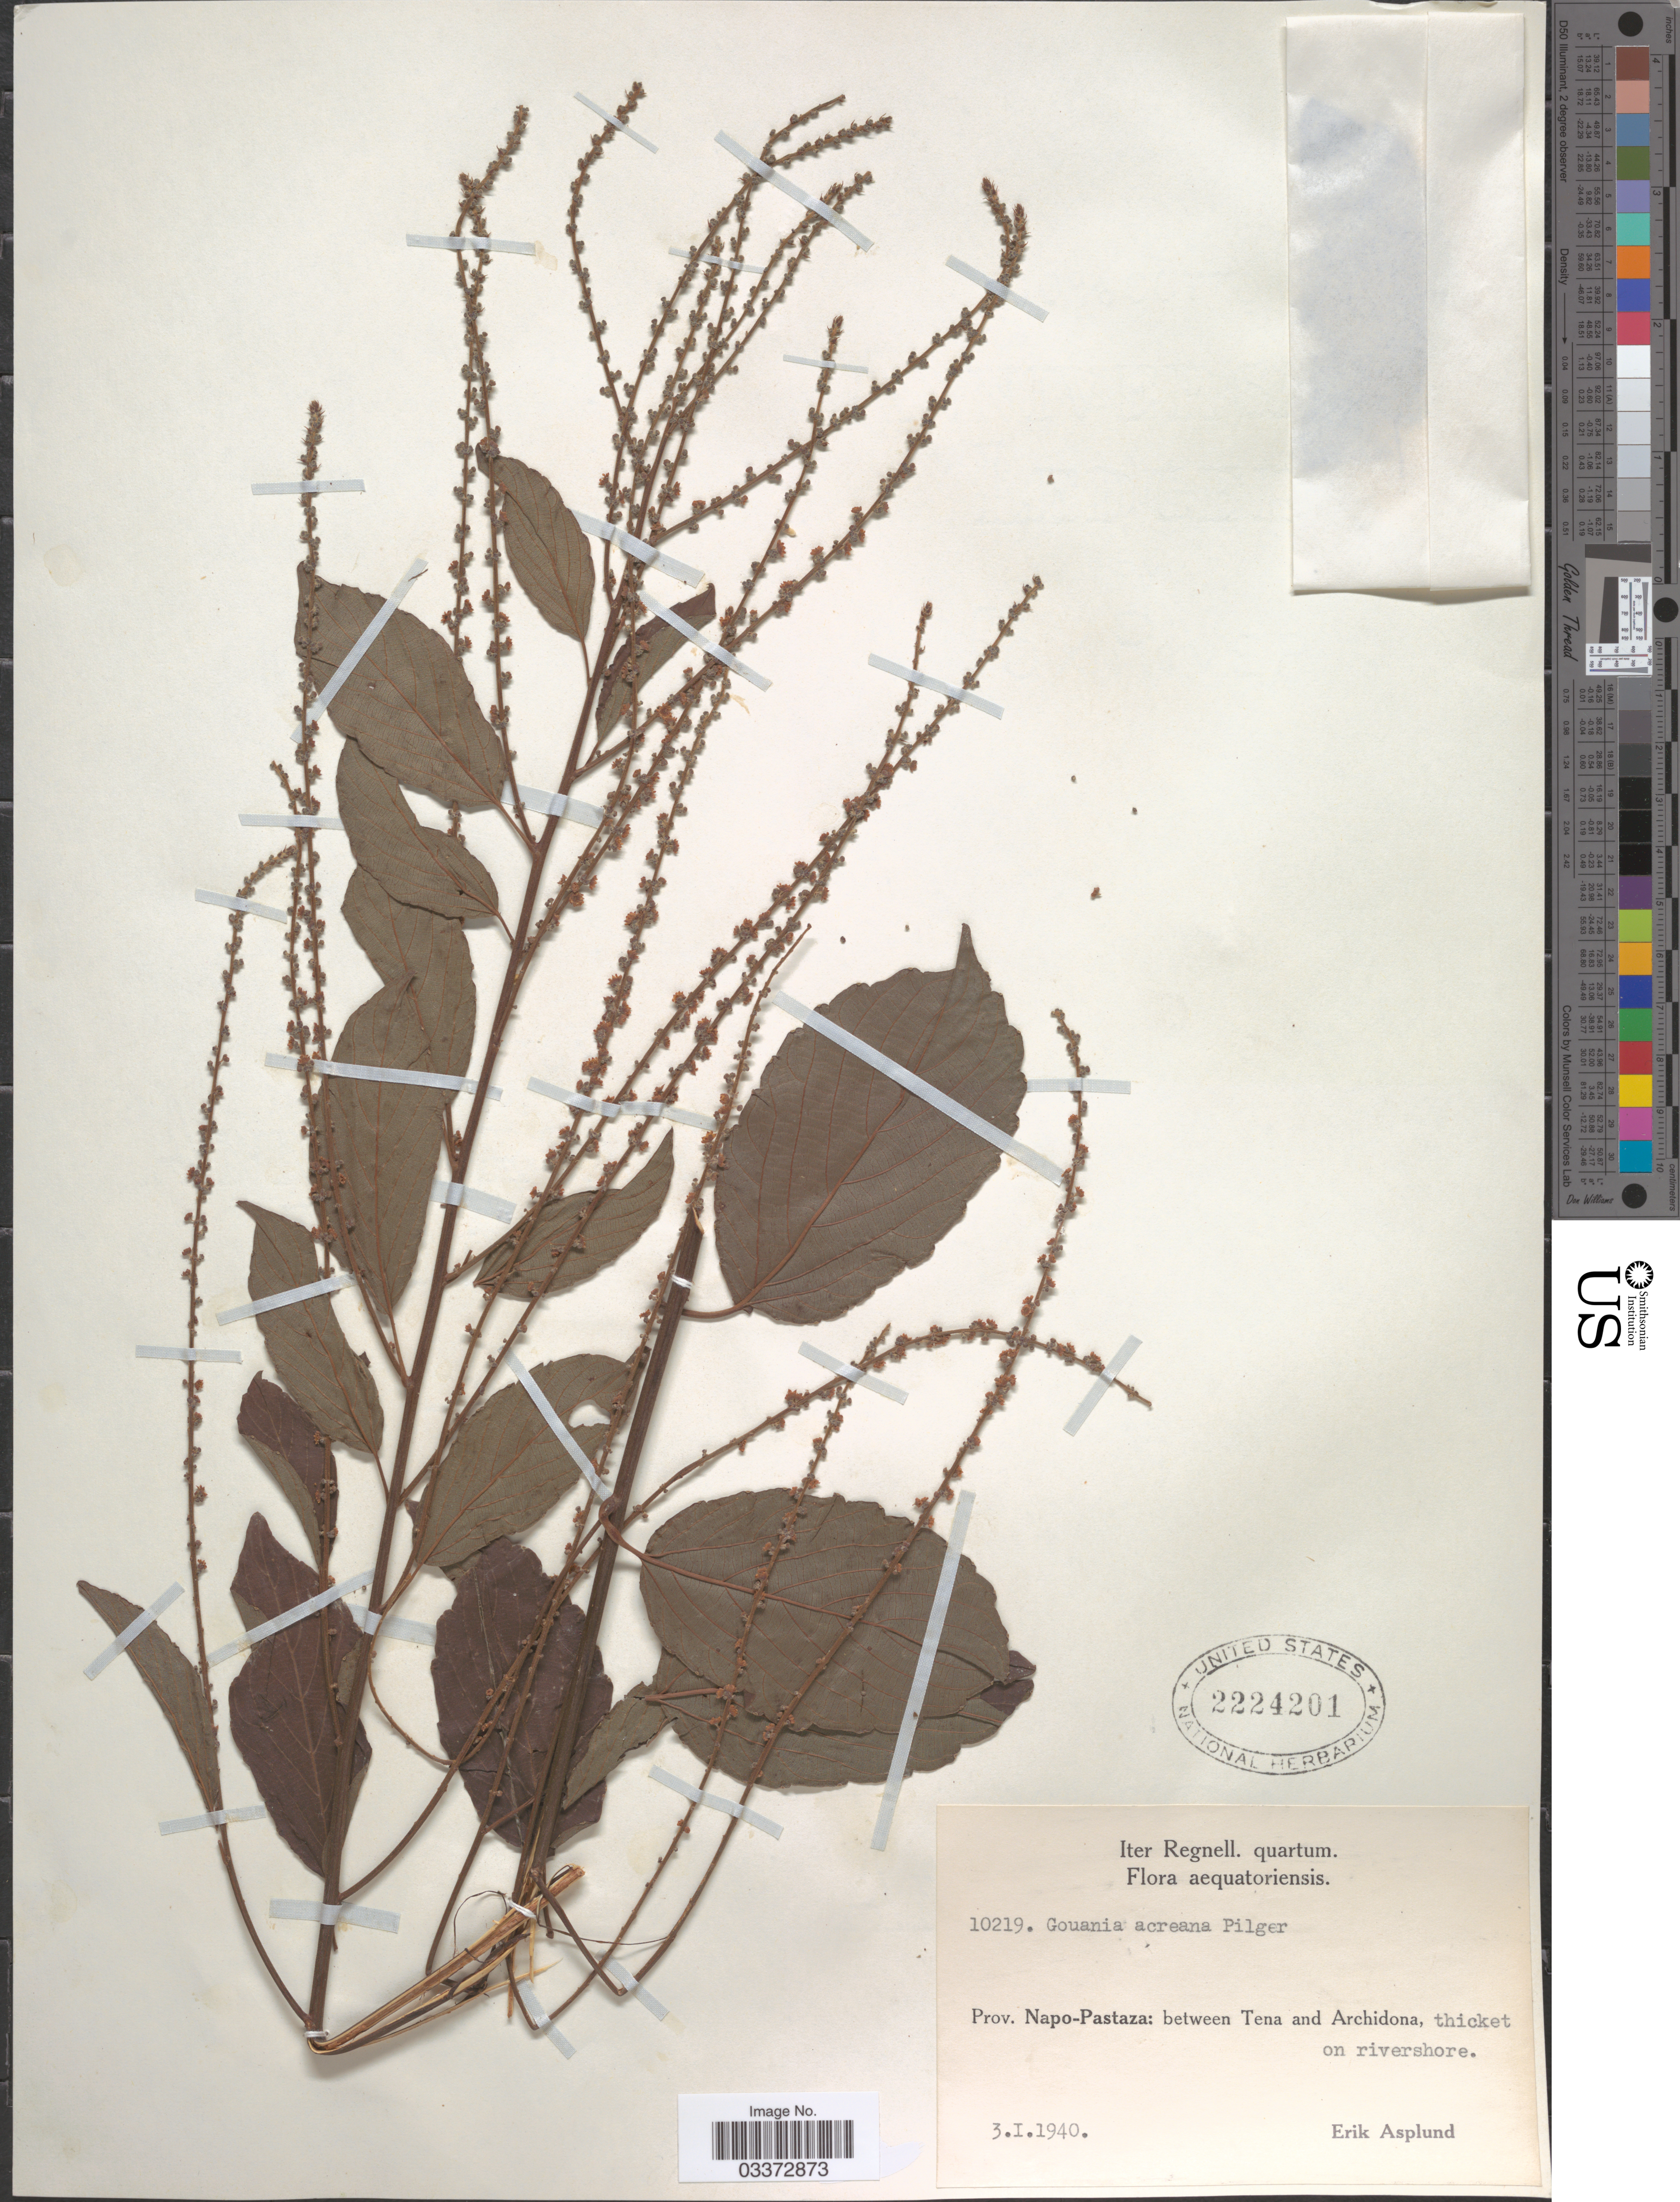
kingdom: Plantae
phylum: Tracheophyta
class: Magnoliopsida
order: Rosales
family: Rhamnaceae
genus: Gouania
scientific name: Gouania alnifolia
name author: Reissek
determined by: Figueira, Mauricio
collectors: E. Asplund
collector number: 10219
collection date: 1940-01-03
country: Ecuador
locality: Prov. Napo-Pastaza: between Tena and Archidona.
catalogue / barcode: US 2224201